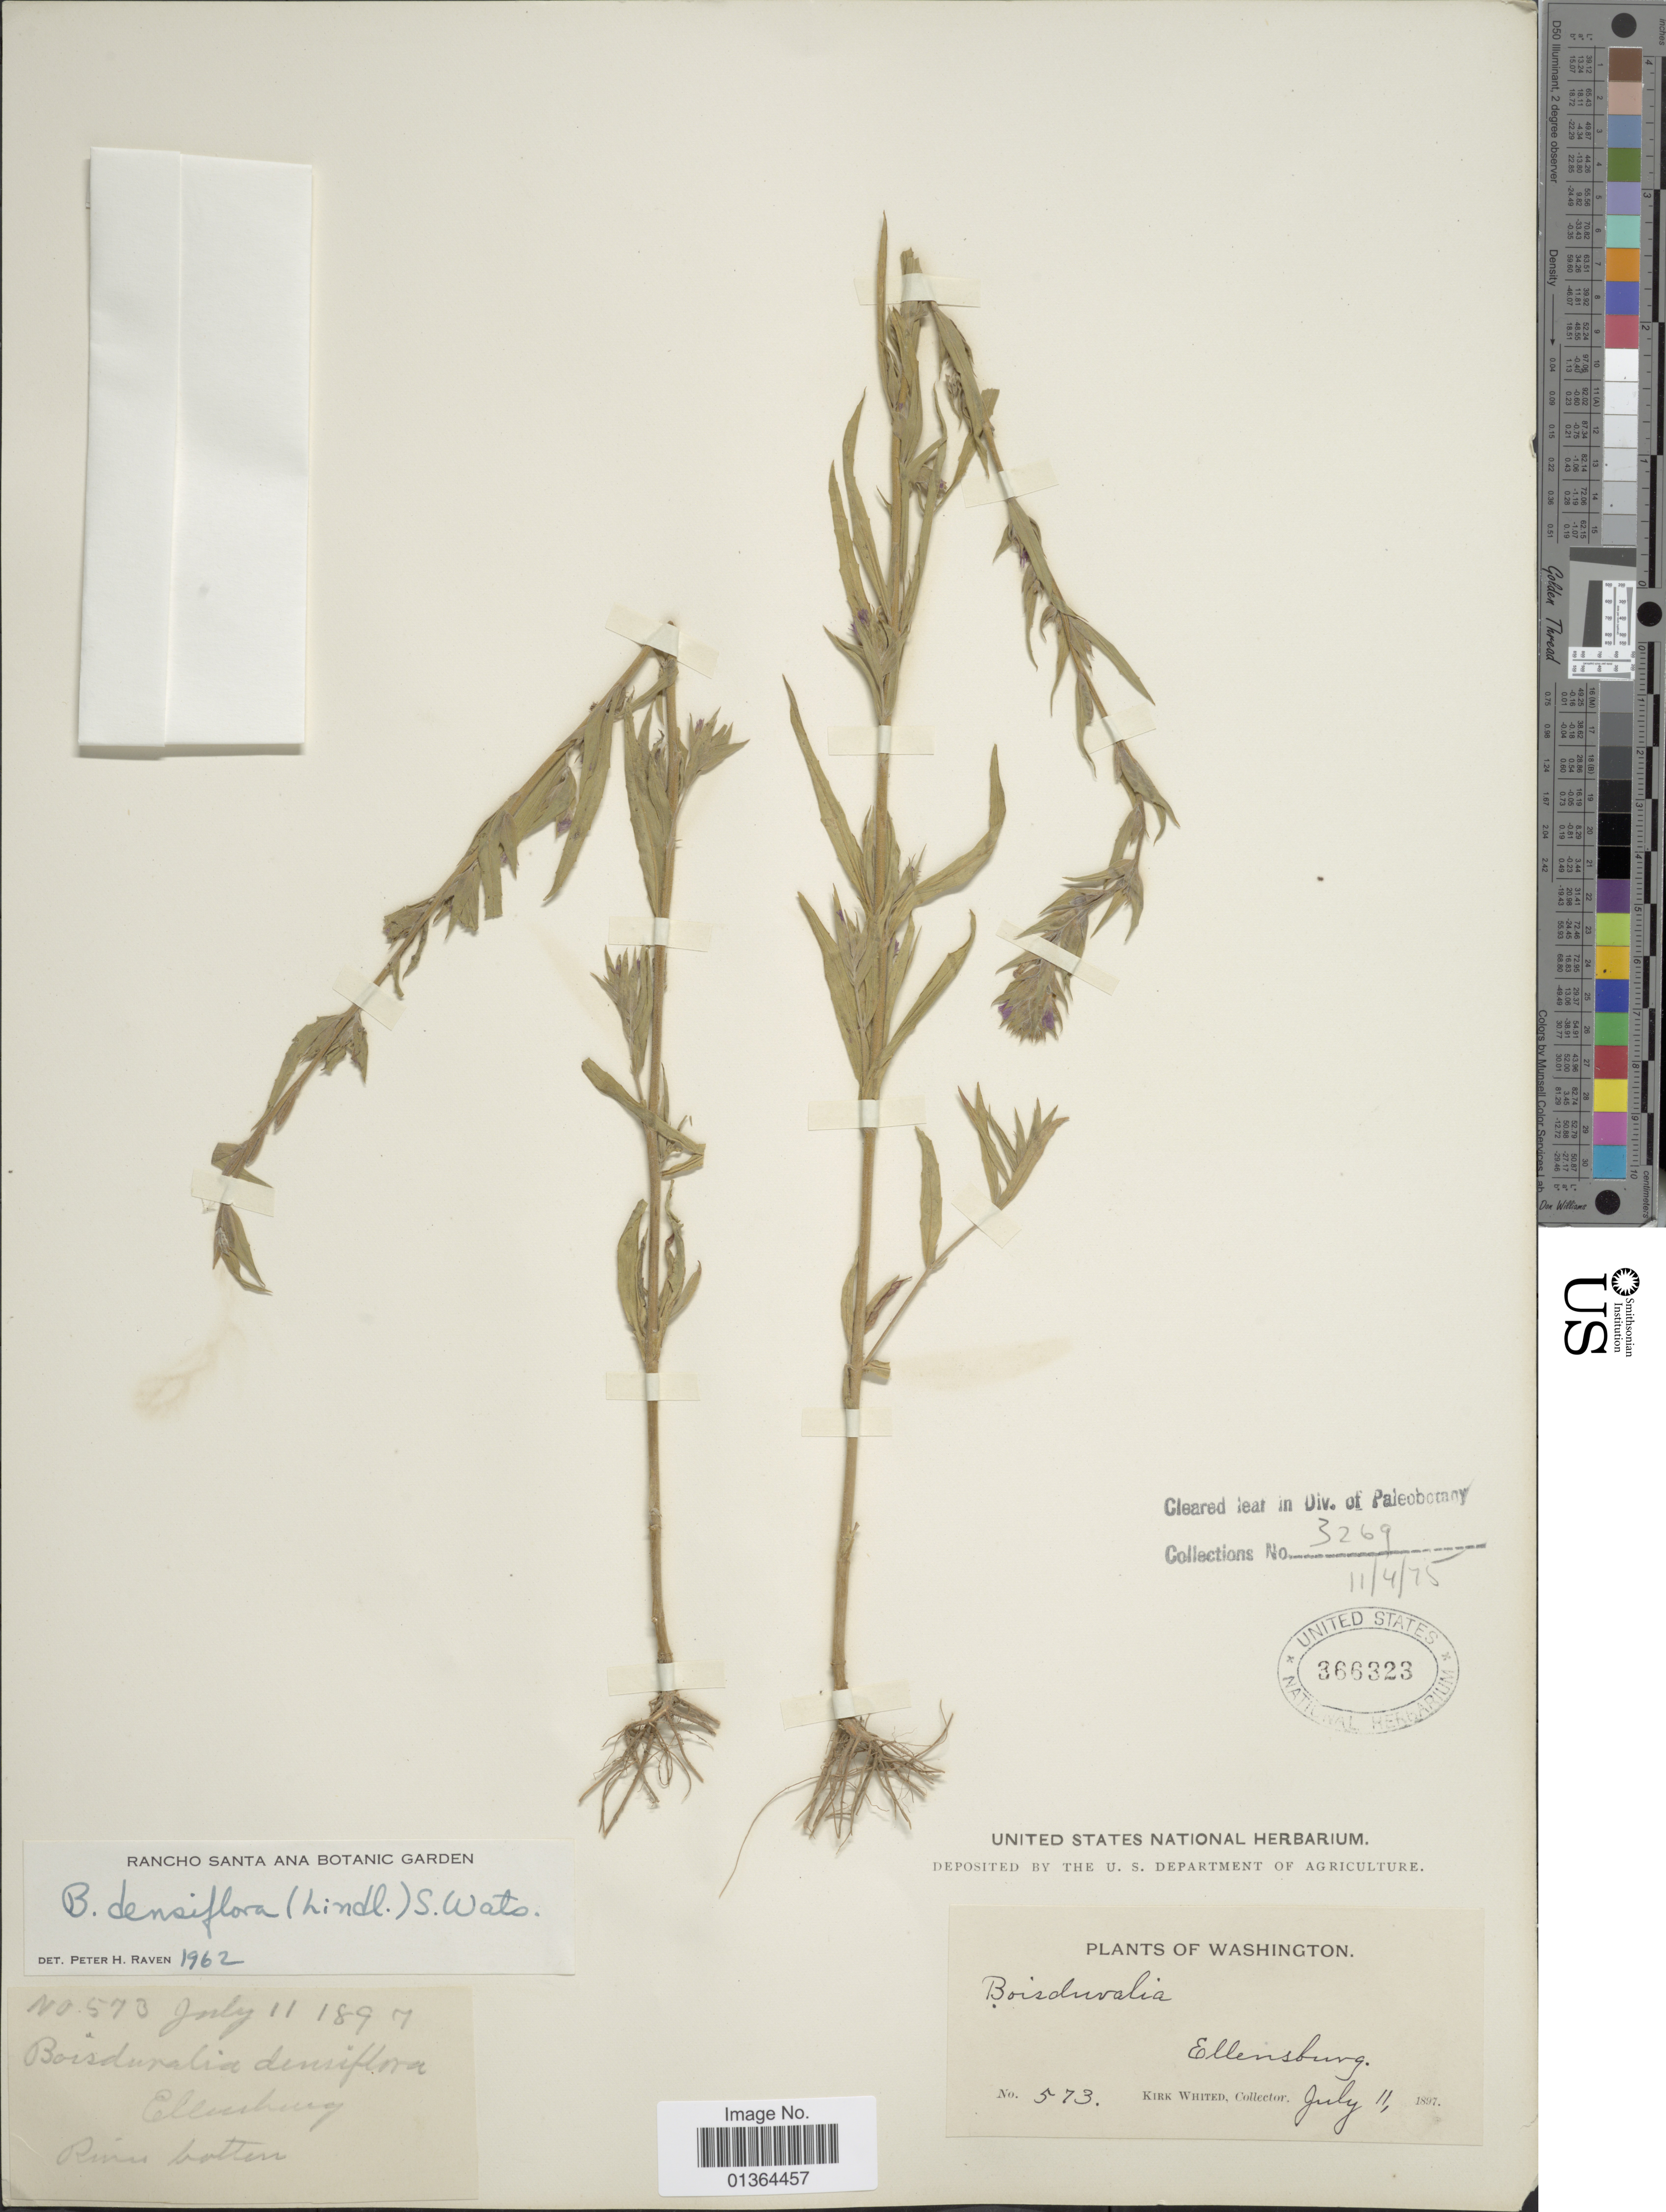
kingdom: Plantae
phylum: Tracheophyta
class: Magnoliopsida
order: Myrtales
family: Onagraceae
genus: Epilobium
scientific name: Epilobium densiflorum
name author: (Lindl.) Hoch & P.H. Raven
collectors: K. Whited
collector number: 573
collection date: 1897-07-11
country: United States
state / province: Washington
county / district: Kittitas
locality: Ellensburg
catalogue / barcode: US 366323